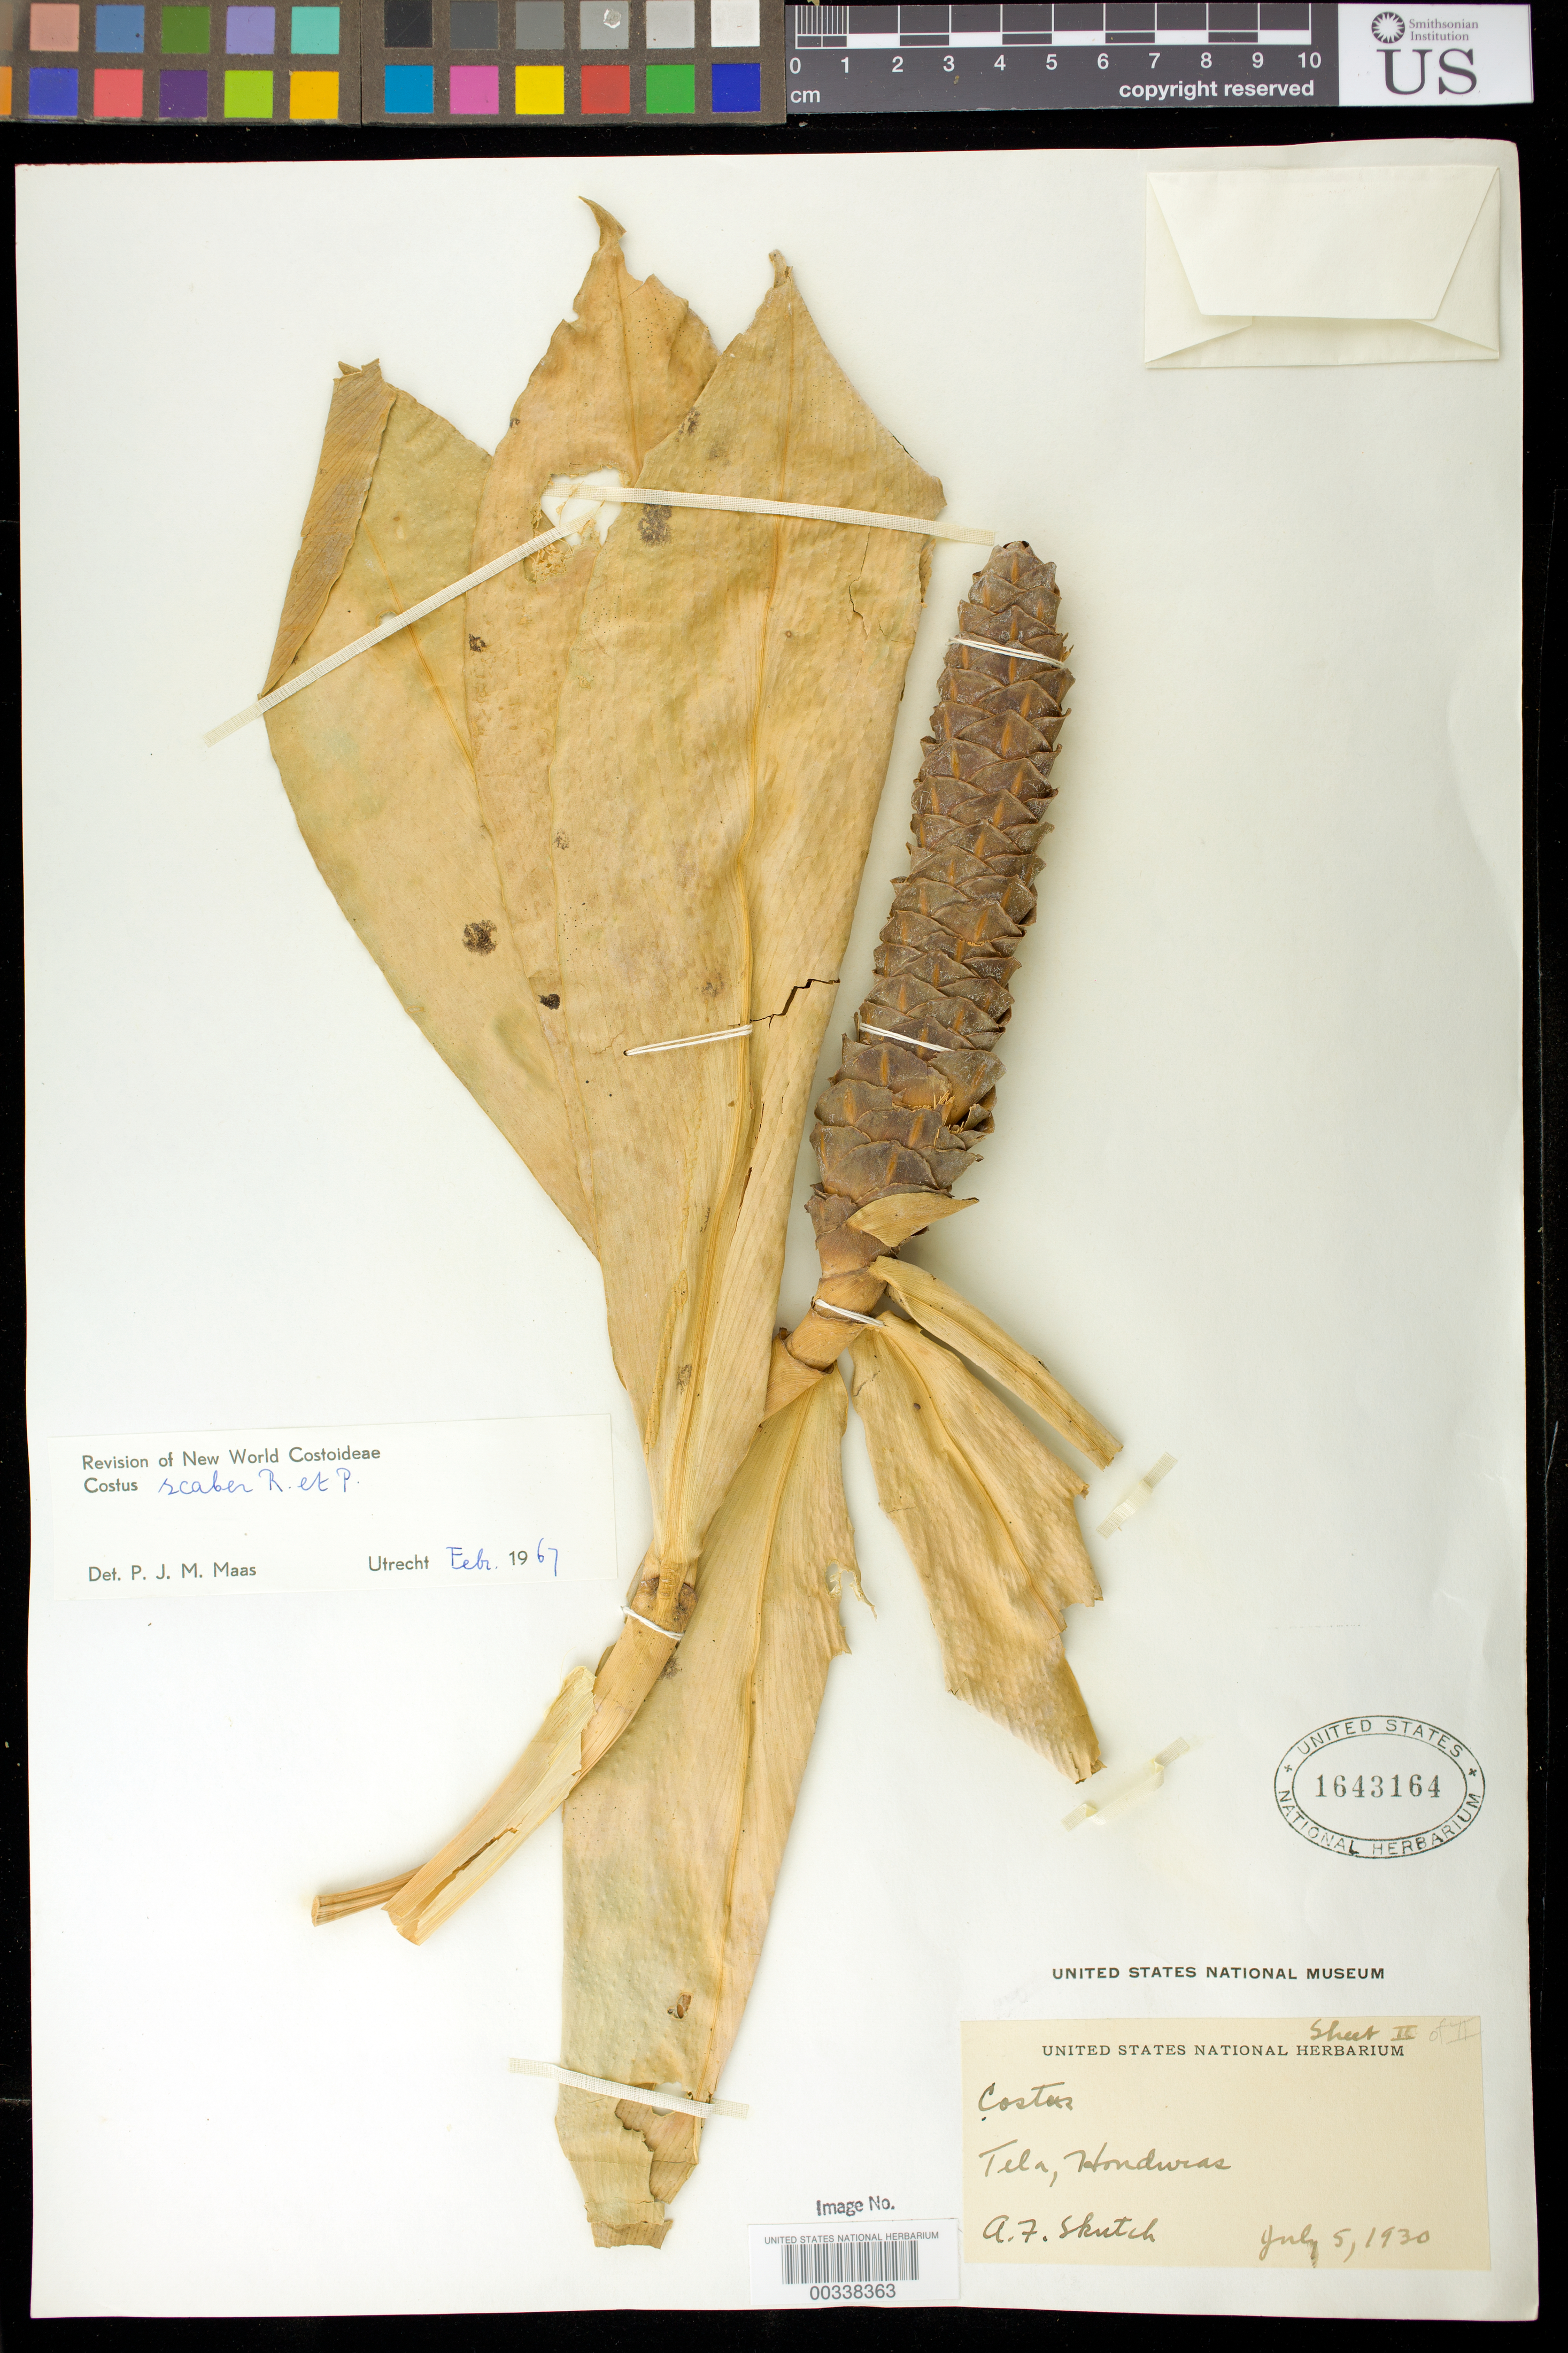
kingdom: Plantae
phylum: Tracheophyta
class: Liliopsida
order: Zingiberales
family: Costaceae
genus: Costus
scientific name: Costus scaber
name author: Ruiz & Pav.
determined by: Maas, Paul J. M.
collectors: A. F. Skutch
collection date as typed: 05 Jul 1930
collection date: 1930-07-05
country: Honduras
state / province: Atlántida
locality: Lancetilla Valley, Tela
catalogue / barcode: US 1643164